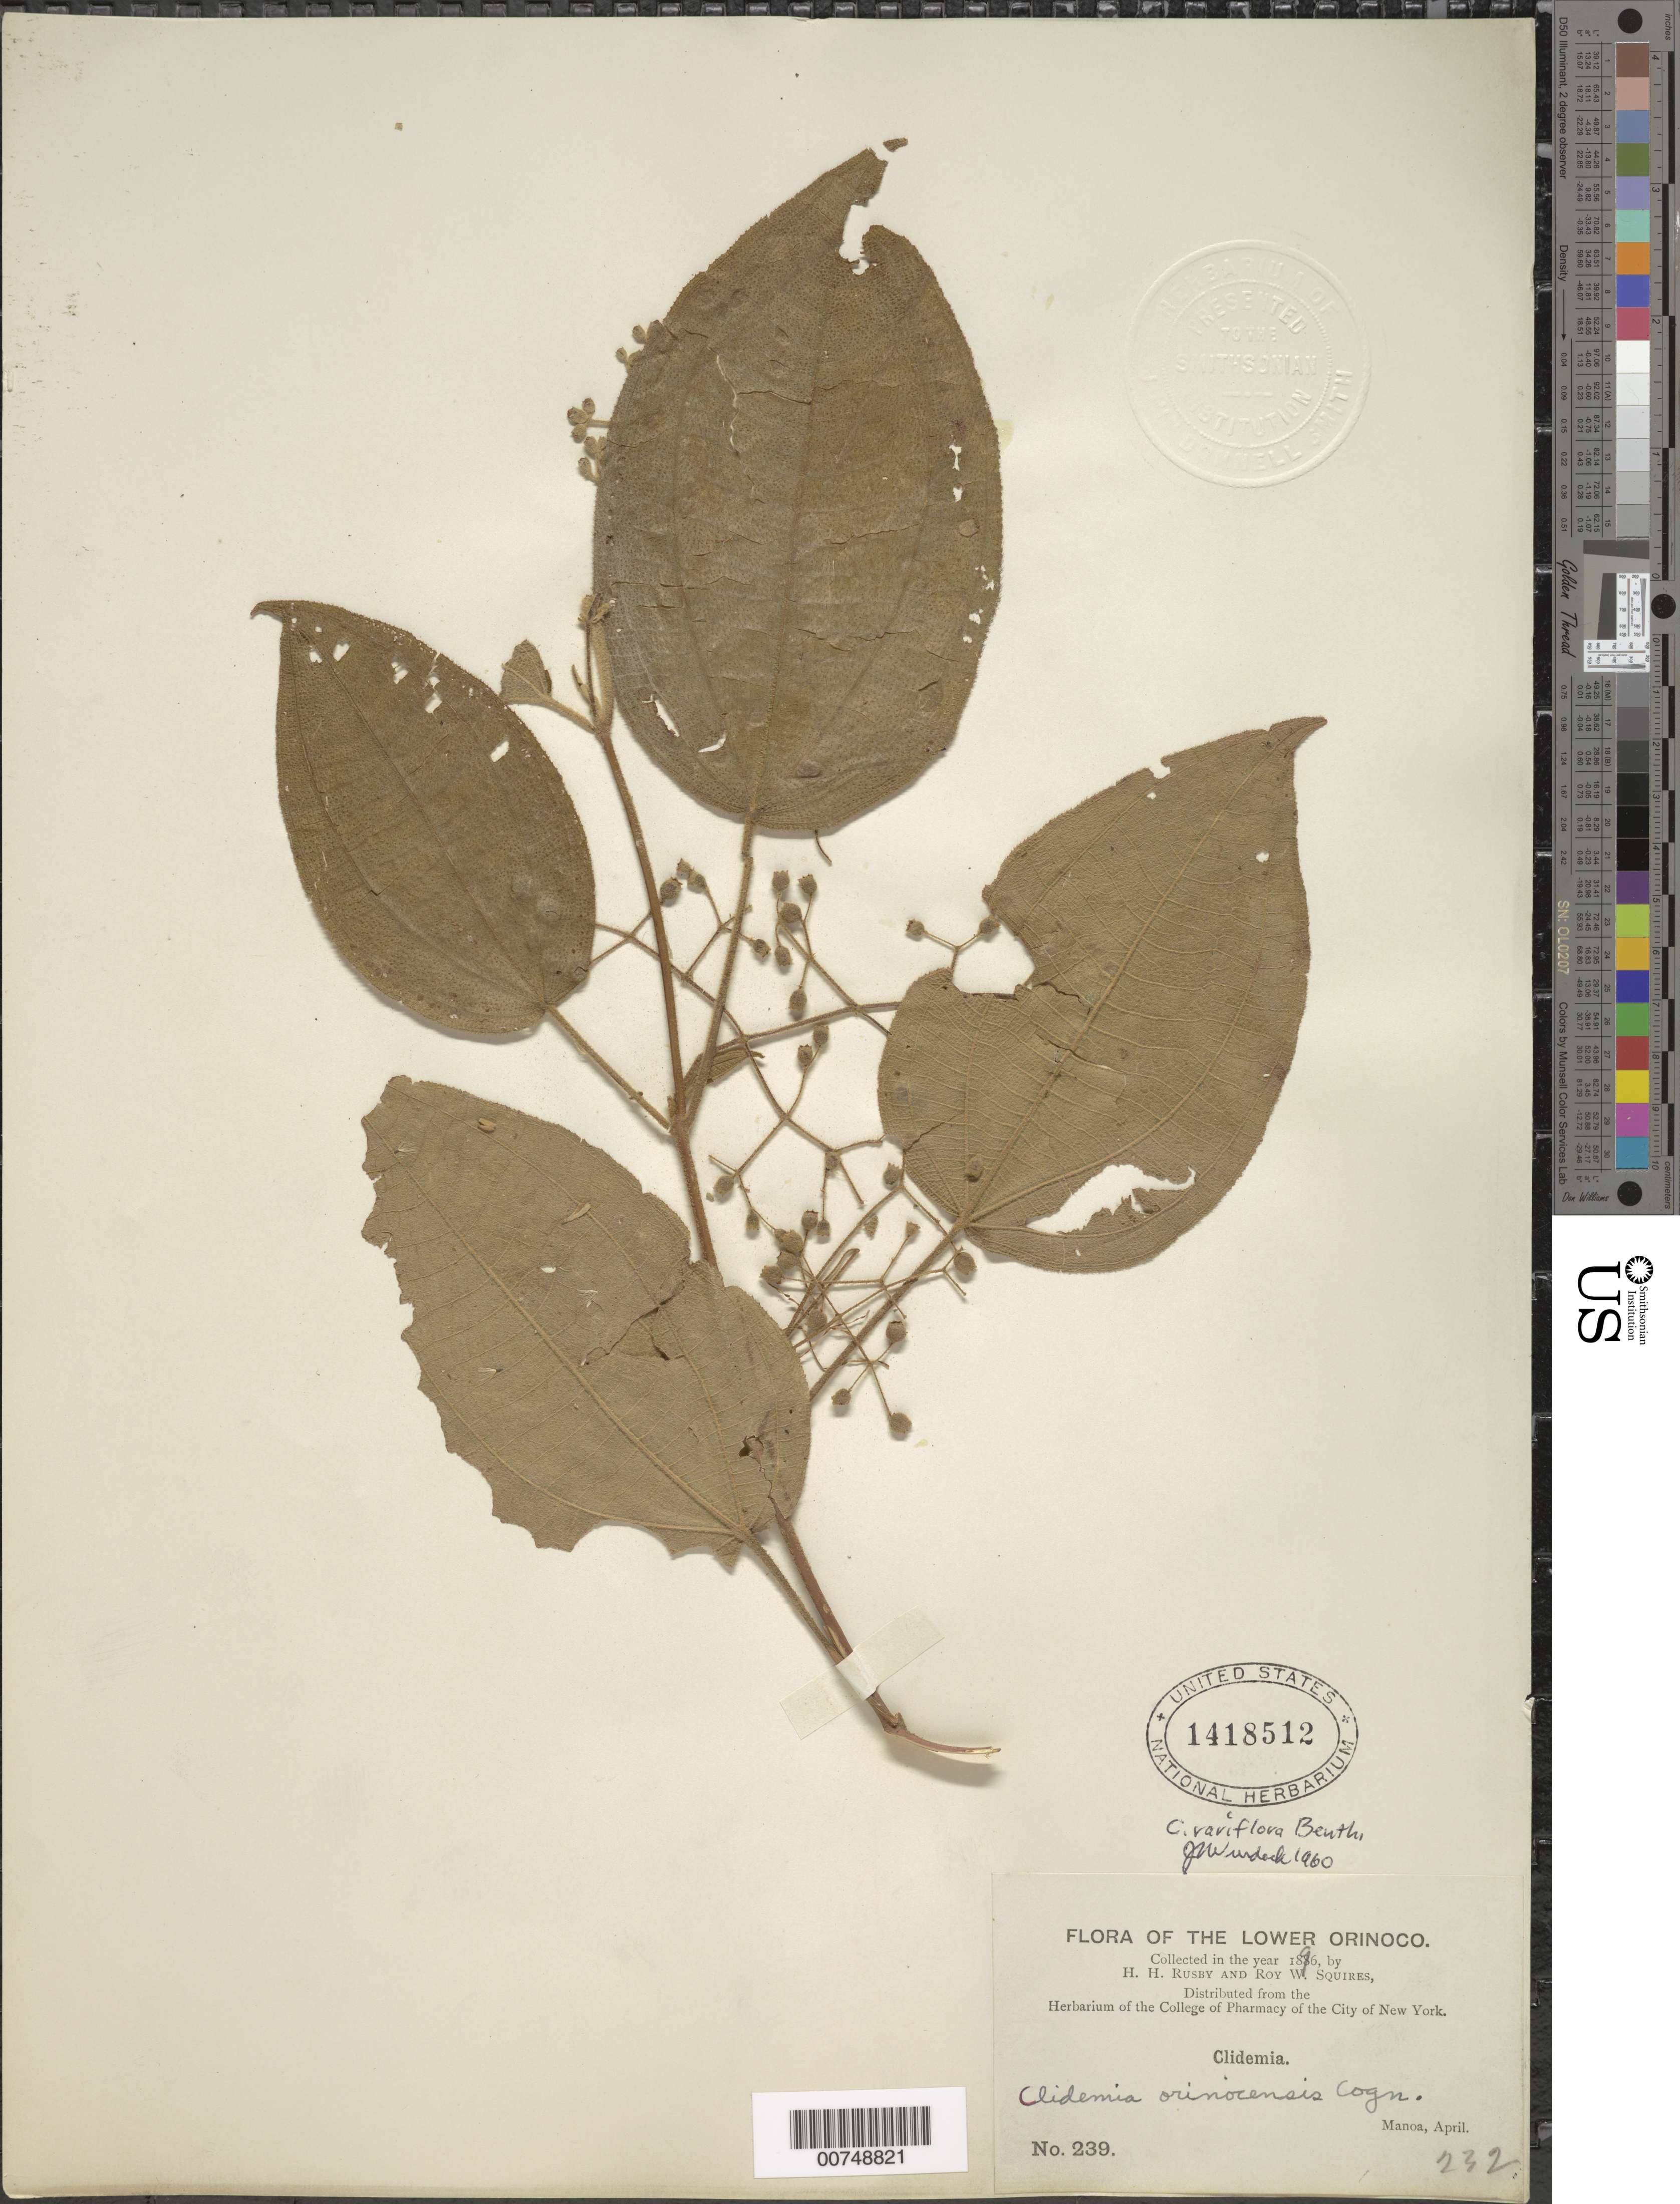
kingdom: Plantae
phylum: Tracheophyta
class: Magnoliopsida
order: Myrtales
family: Melastomataceae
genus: Clidemia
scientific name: Clidemia rariflora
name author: Benth.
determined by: Wurdack, John J., (US), US (UNITED STATES)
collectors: H. H. Rusby & R. Squires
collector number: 239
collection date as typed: April 1896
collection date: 1896-04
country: Venezuela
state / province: Delta Amacuro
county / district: Antonio Díaz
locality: Lower Orinoco, Manoa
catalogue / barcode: US 1418512